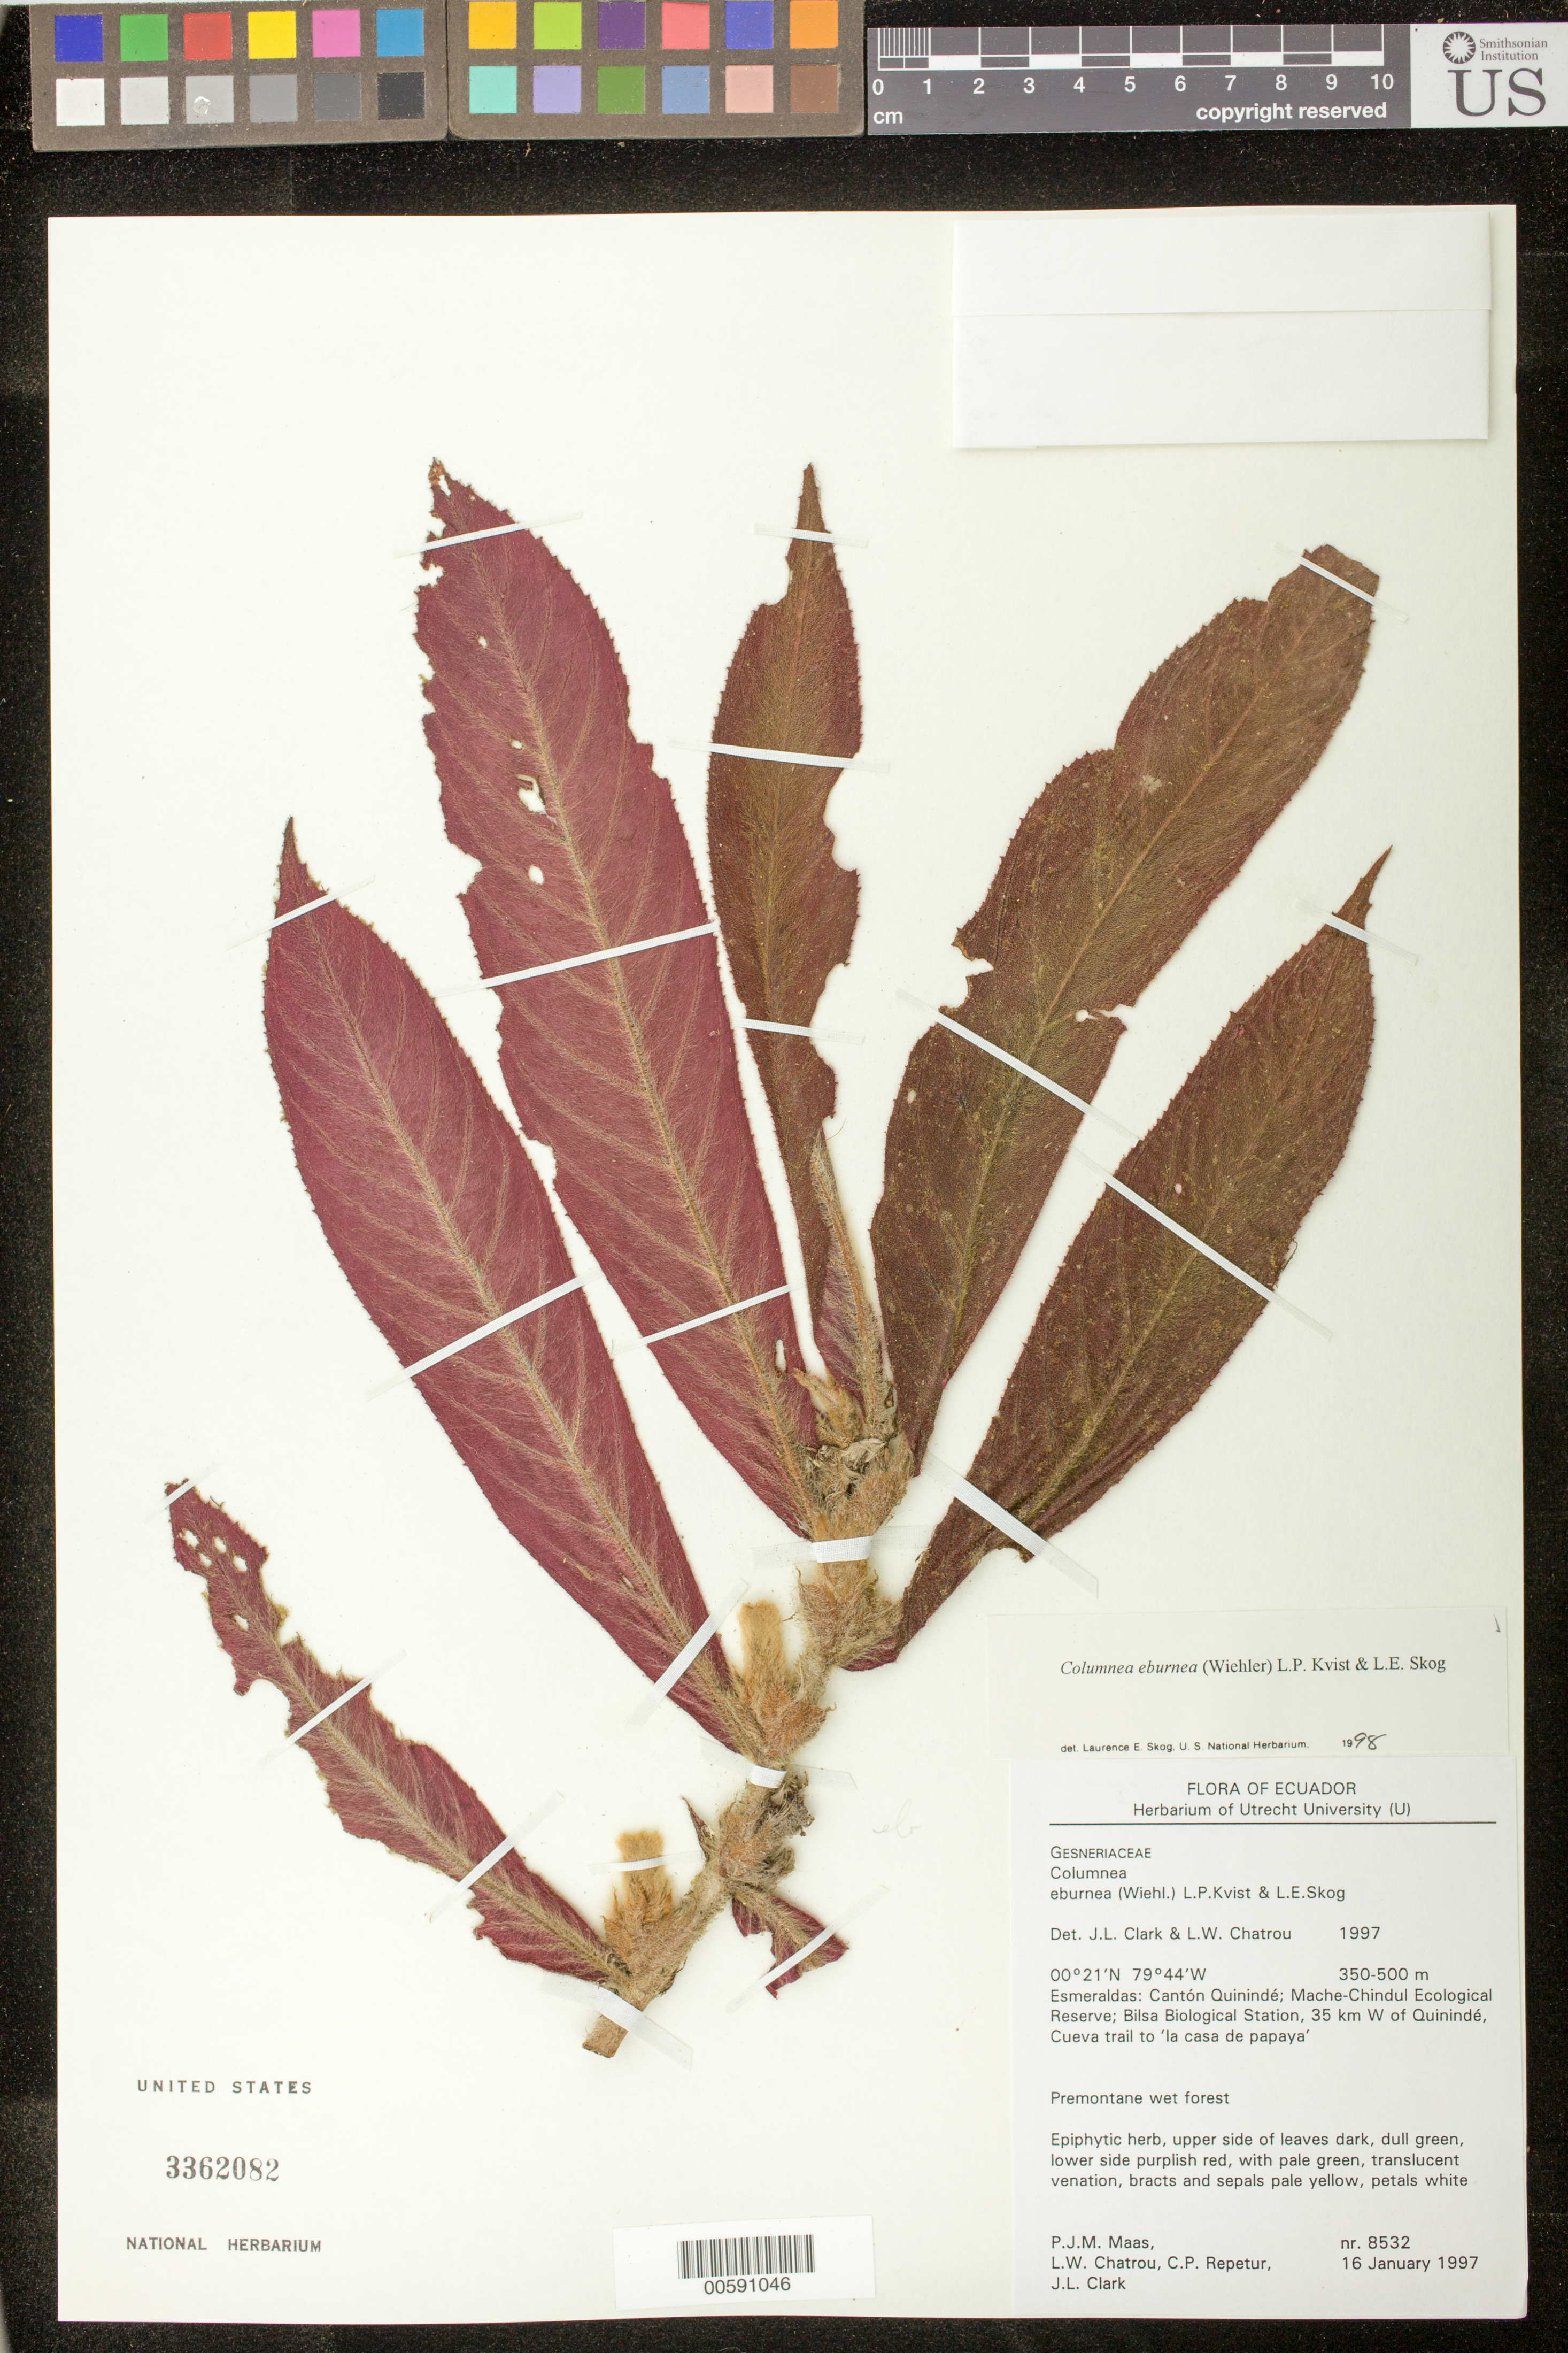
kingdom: Plantae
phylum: Tracheophyta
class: Magnoliopsida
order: Lamiales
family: Gesneriaceae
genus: Columnea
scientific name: Columnea eburnea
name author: (Wiehler) L.P. Kvist & L.E. Skog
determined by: Skog, Laurence E.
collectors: P. Maas, L. W. Chatrou, C. Repetur & J. L. Clark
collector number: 8532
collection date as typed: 16 Jan 1997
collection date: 1997-01-16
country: Ecuador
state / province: Esmeraldas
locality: Cantón Quinindé; Mache-Chindul Ecological Reserve; Bilsa Biological Station, 35 km W of Quinindé; Cueva trail to "la casa de papaya"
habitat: Premontane wet forest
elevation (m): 350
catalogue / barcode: US 3362082